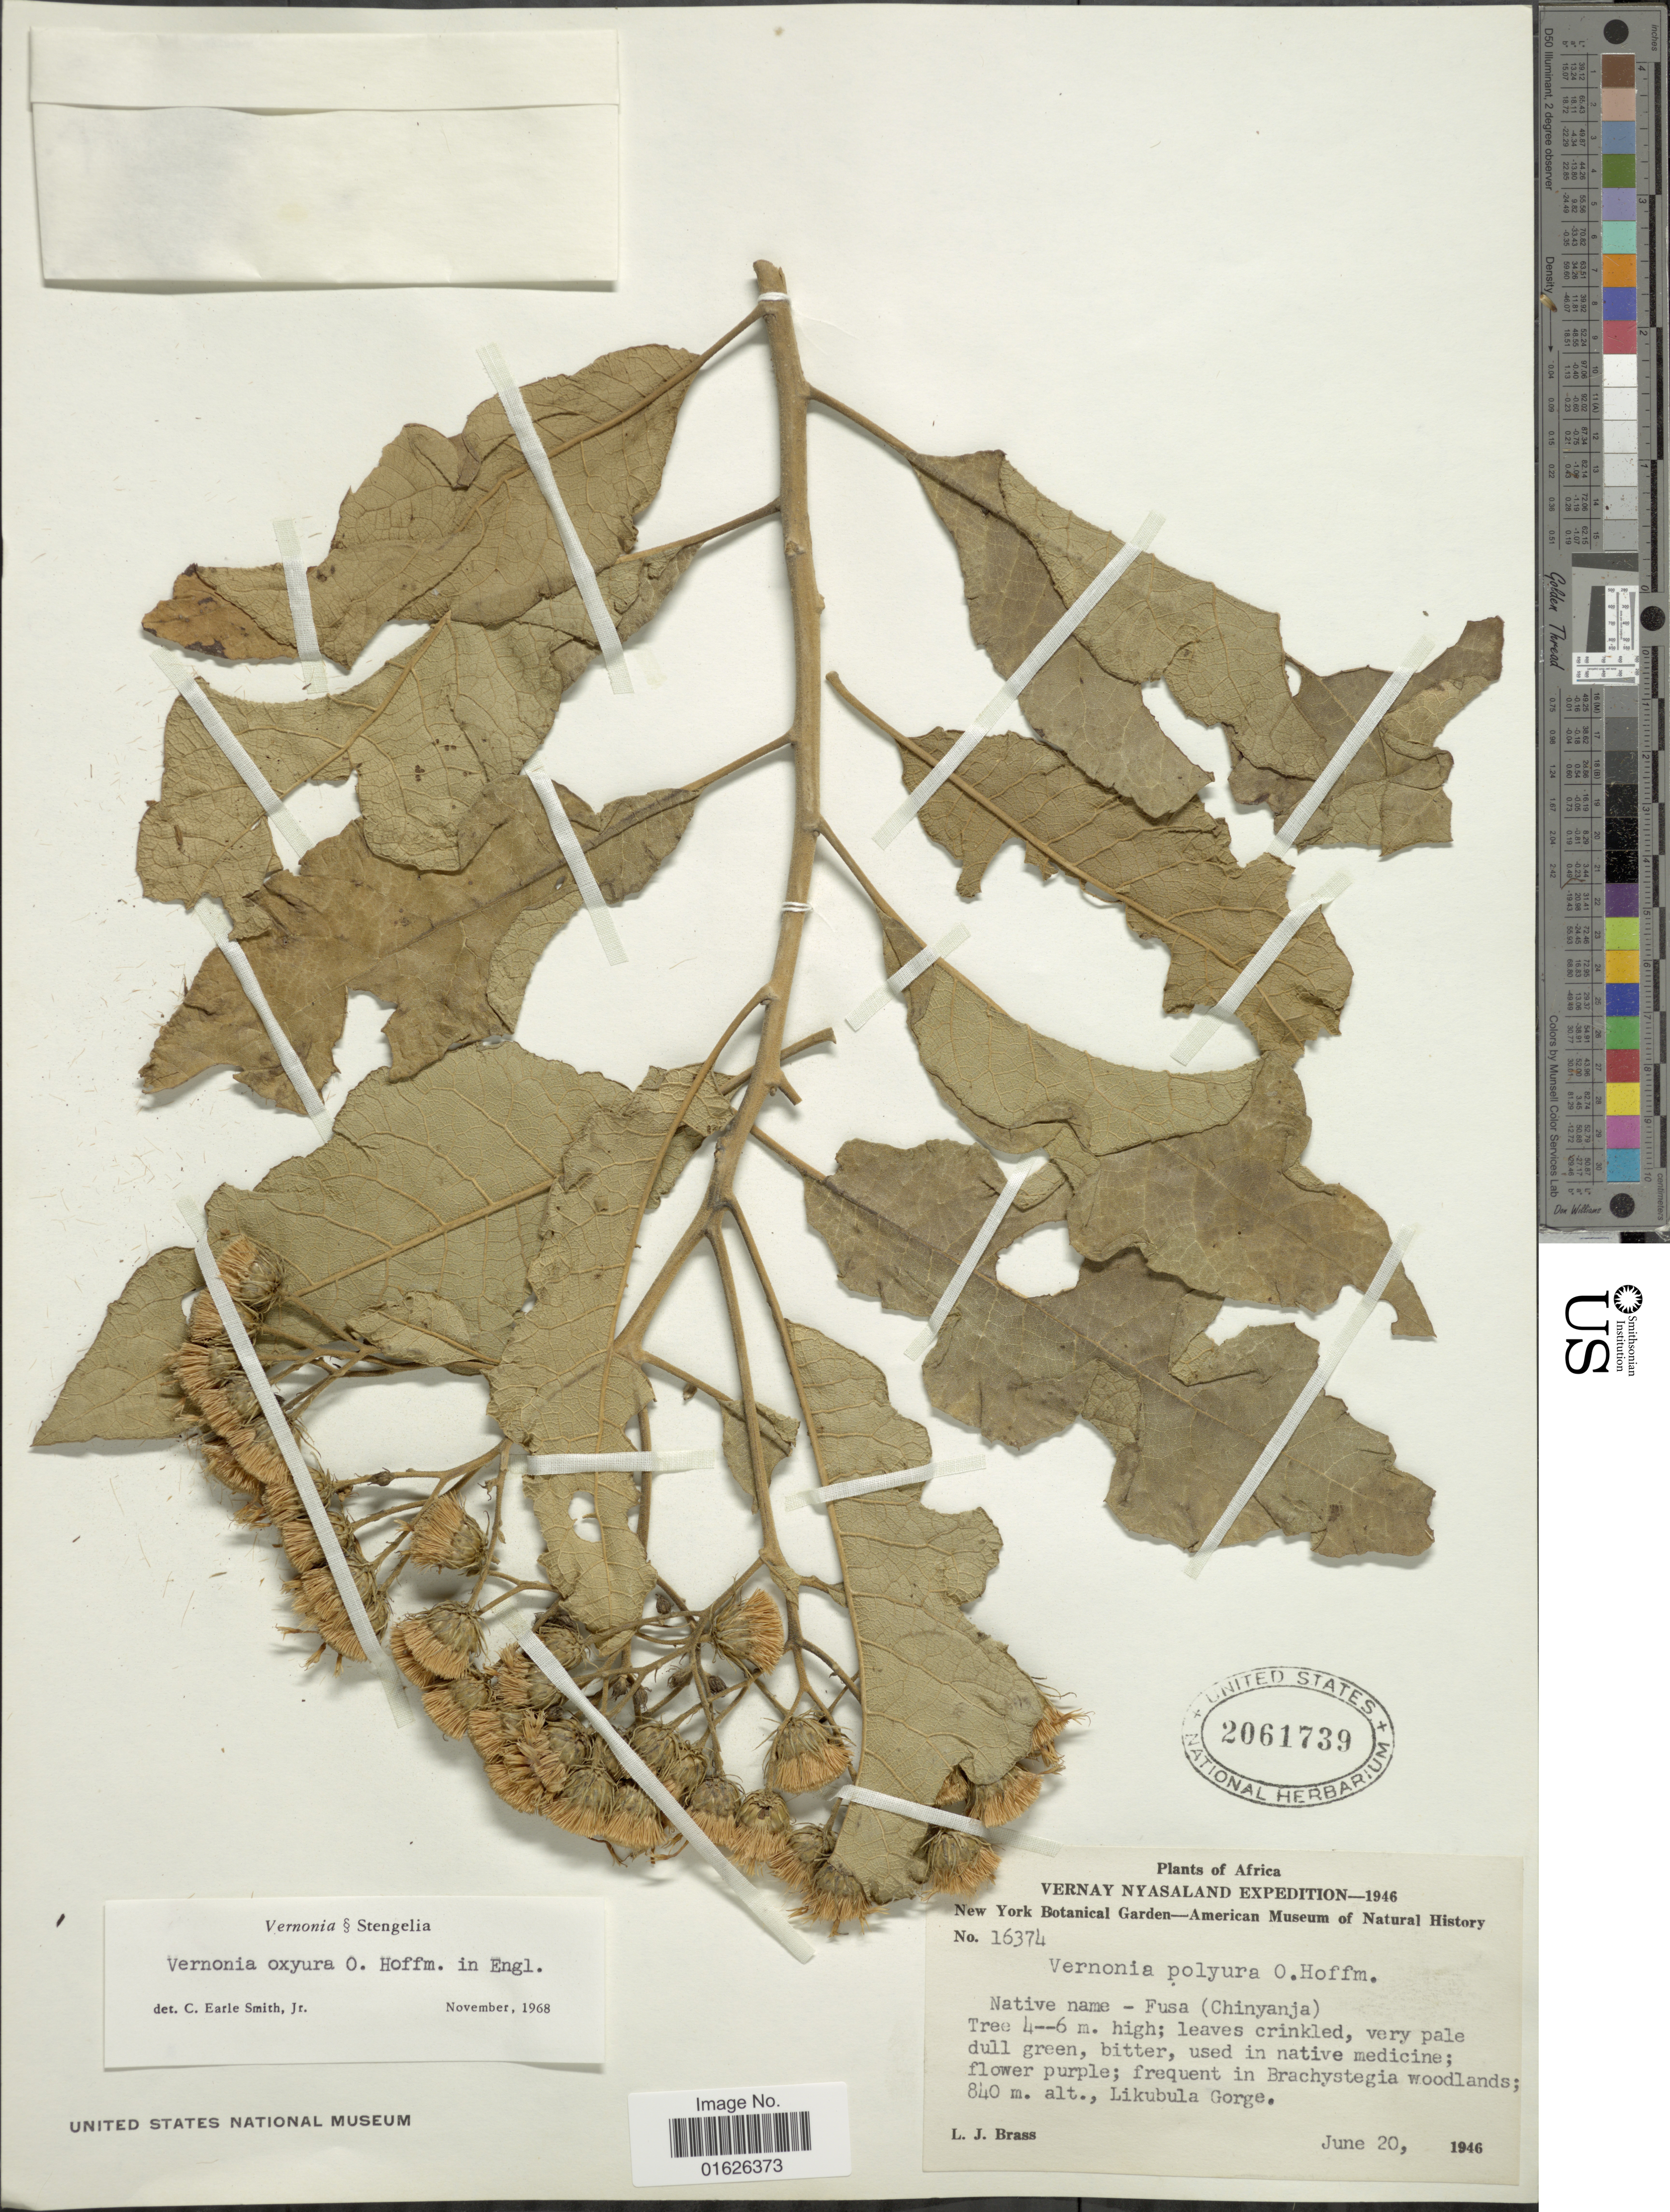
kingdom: Plantae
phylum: Tracheophyta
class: Magnoliopsida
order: Asterales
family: Asteraceae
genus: Gymnanthemum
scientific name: Gymnanthemum coloratum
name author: (Willd.) H. Rob. & B. Kahn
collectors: L. J. Brass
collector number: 16374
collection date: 1946-06-20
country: Malawi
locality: Vernay Nyasaland, Likubula Gorge.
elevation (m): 840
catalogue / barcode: US 2061739